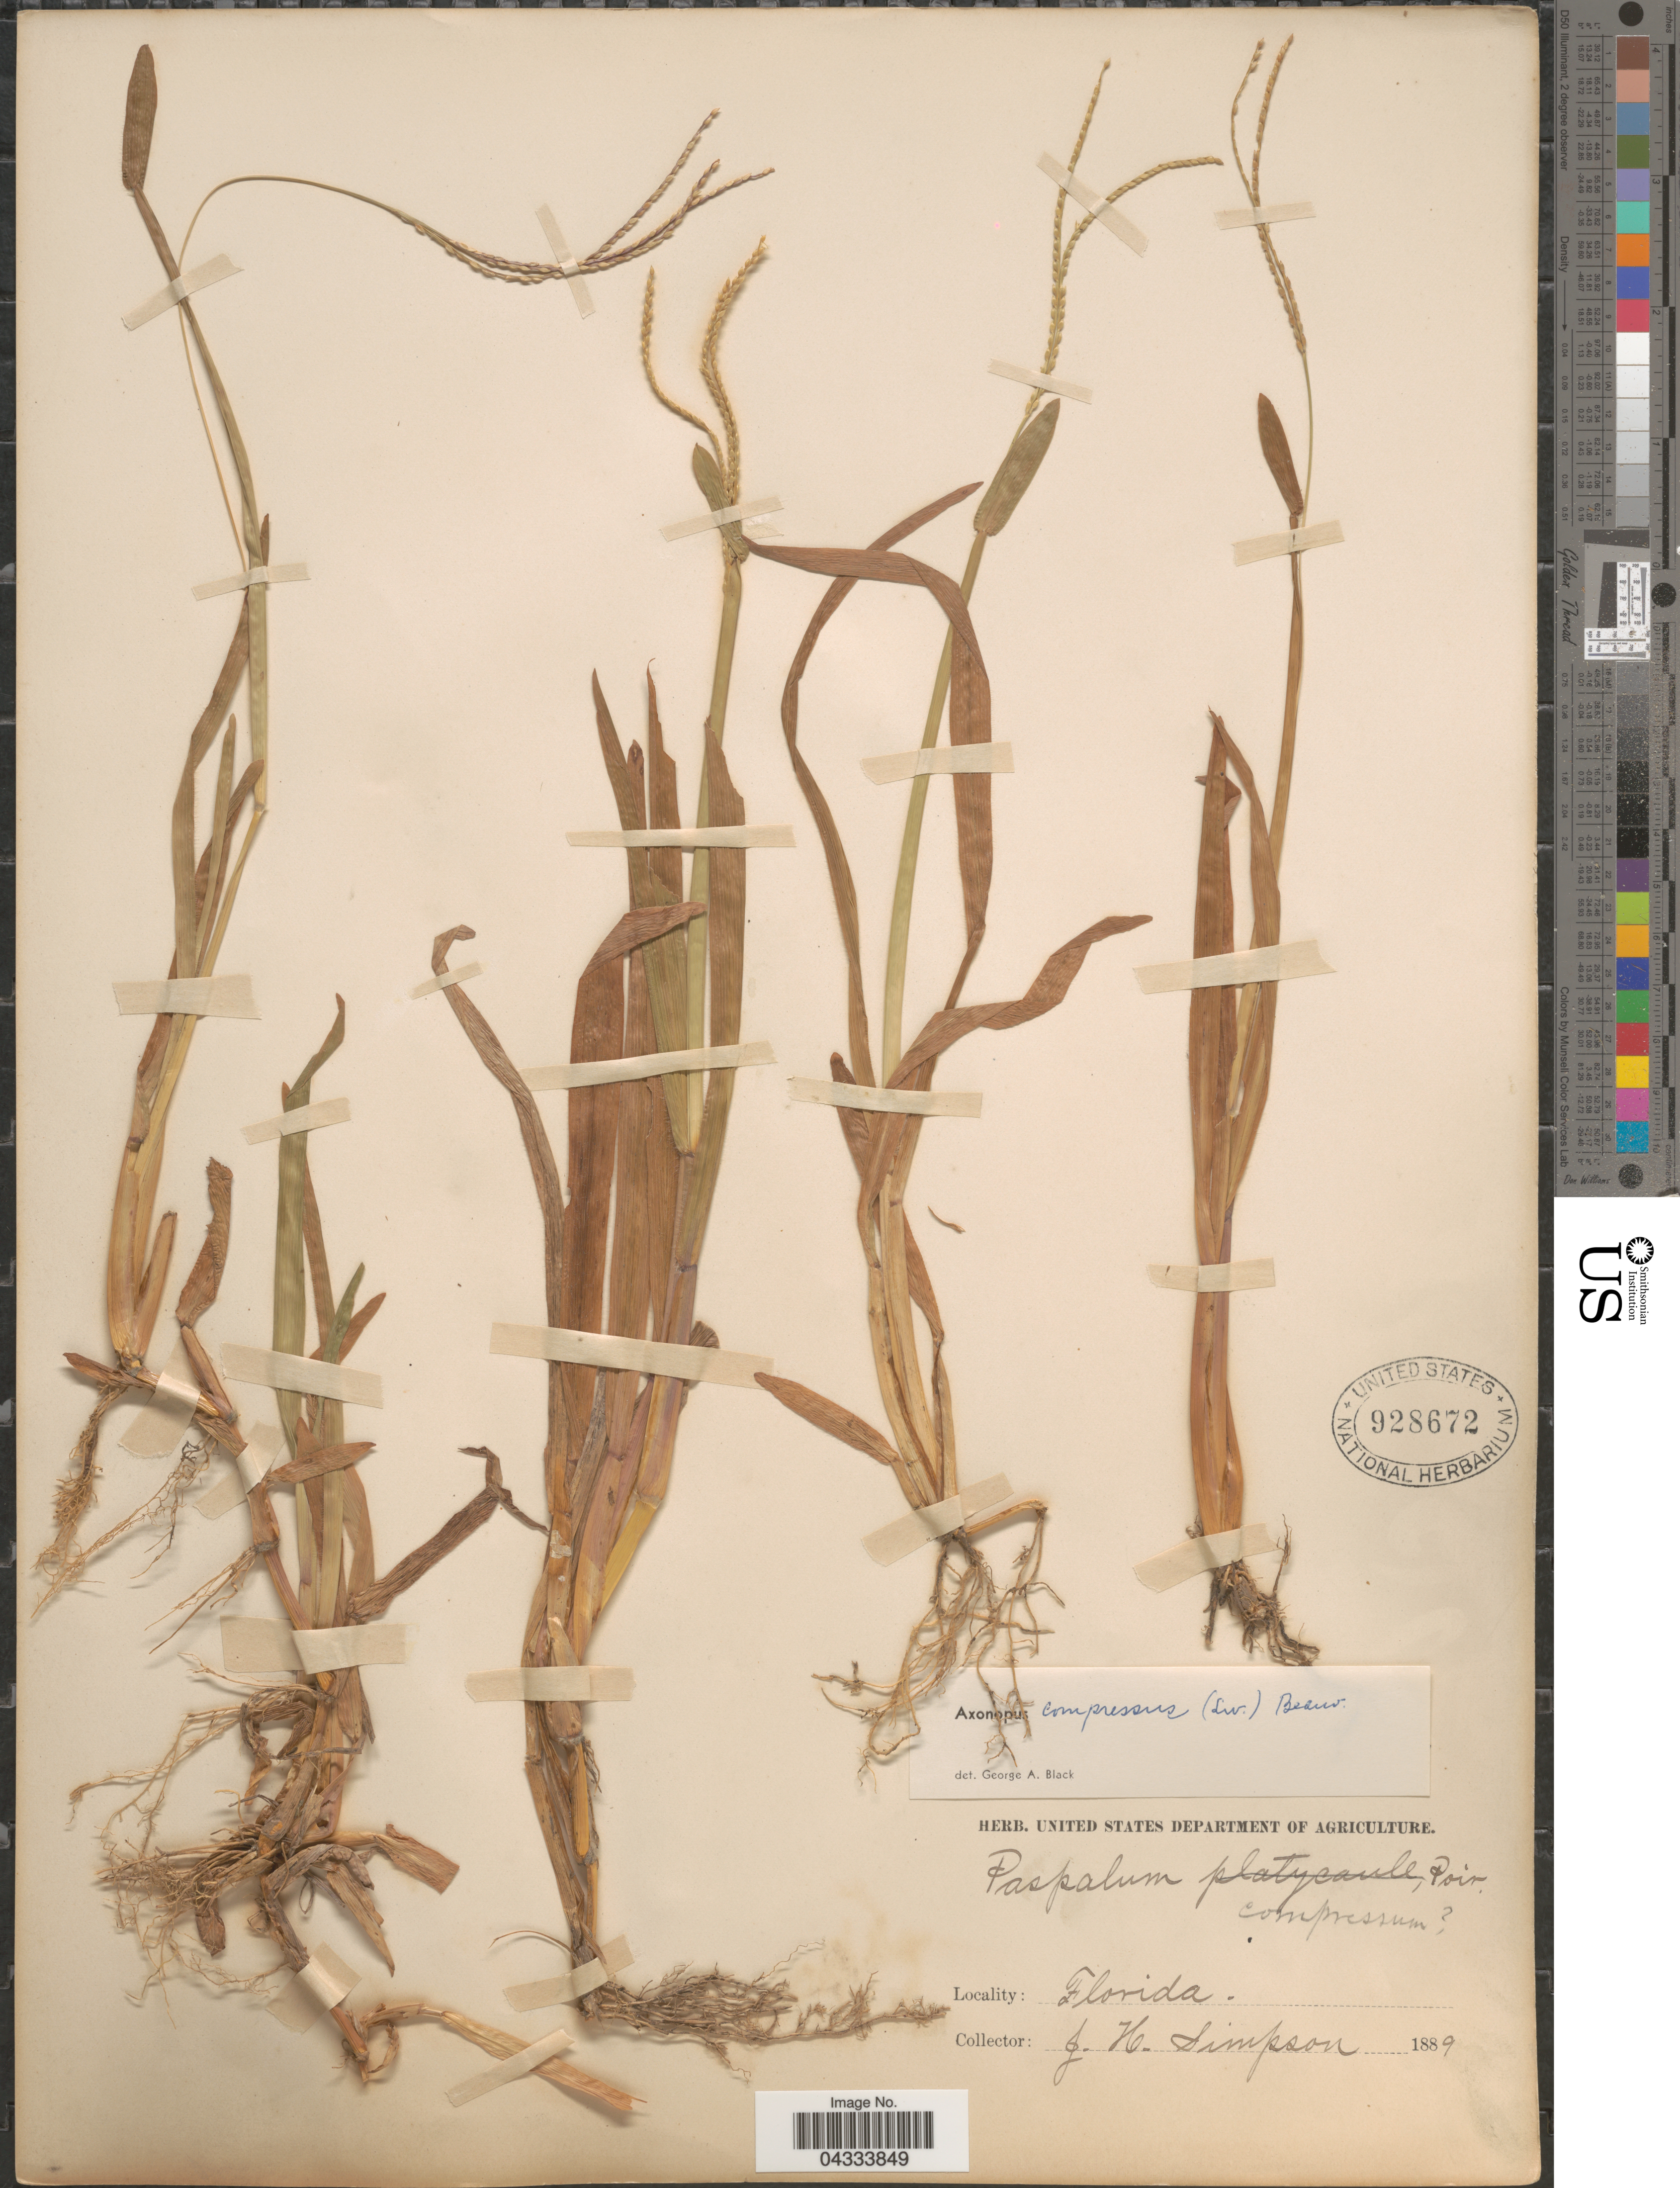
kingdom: Plantae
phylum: Tracheophyta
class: Liliopsida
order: Poales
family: Poaceae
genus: Axonopus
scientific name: Axonopus compressus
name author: (Sw.) P. Beauv.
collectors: J. H. Simpson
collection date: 1889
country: United States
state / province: Florida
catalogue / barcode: US 928672